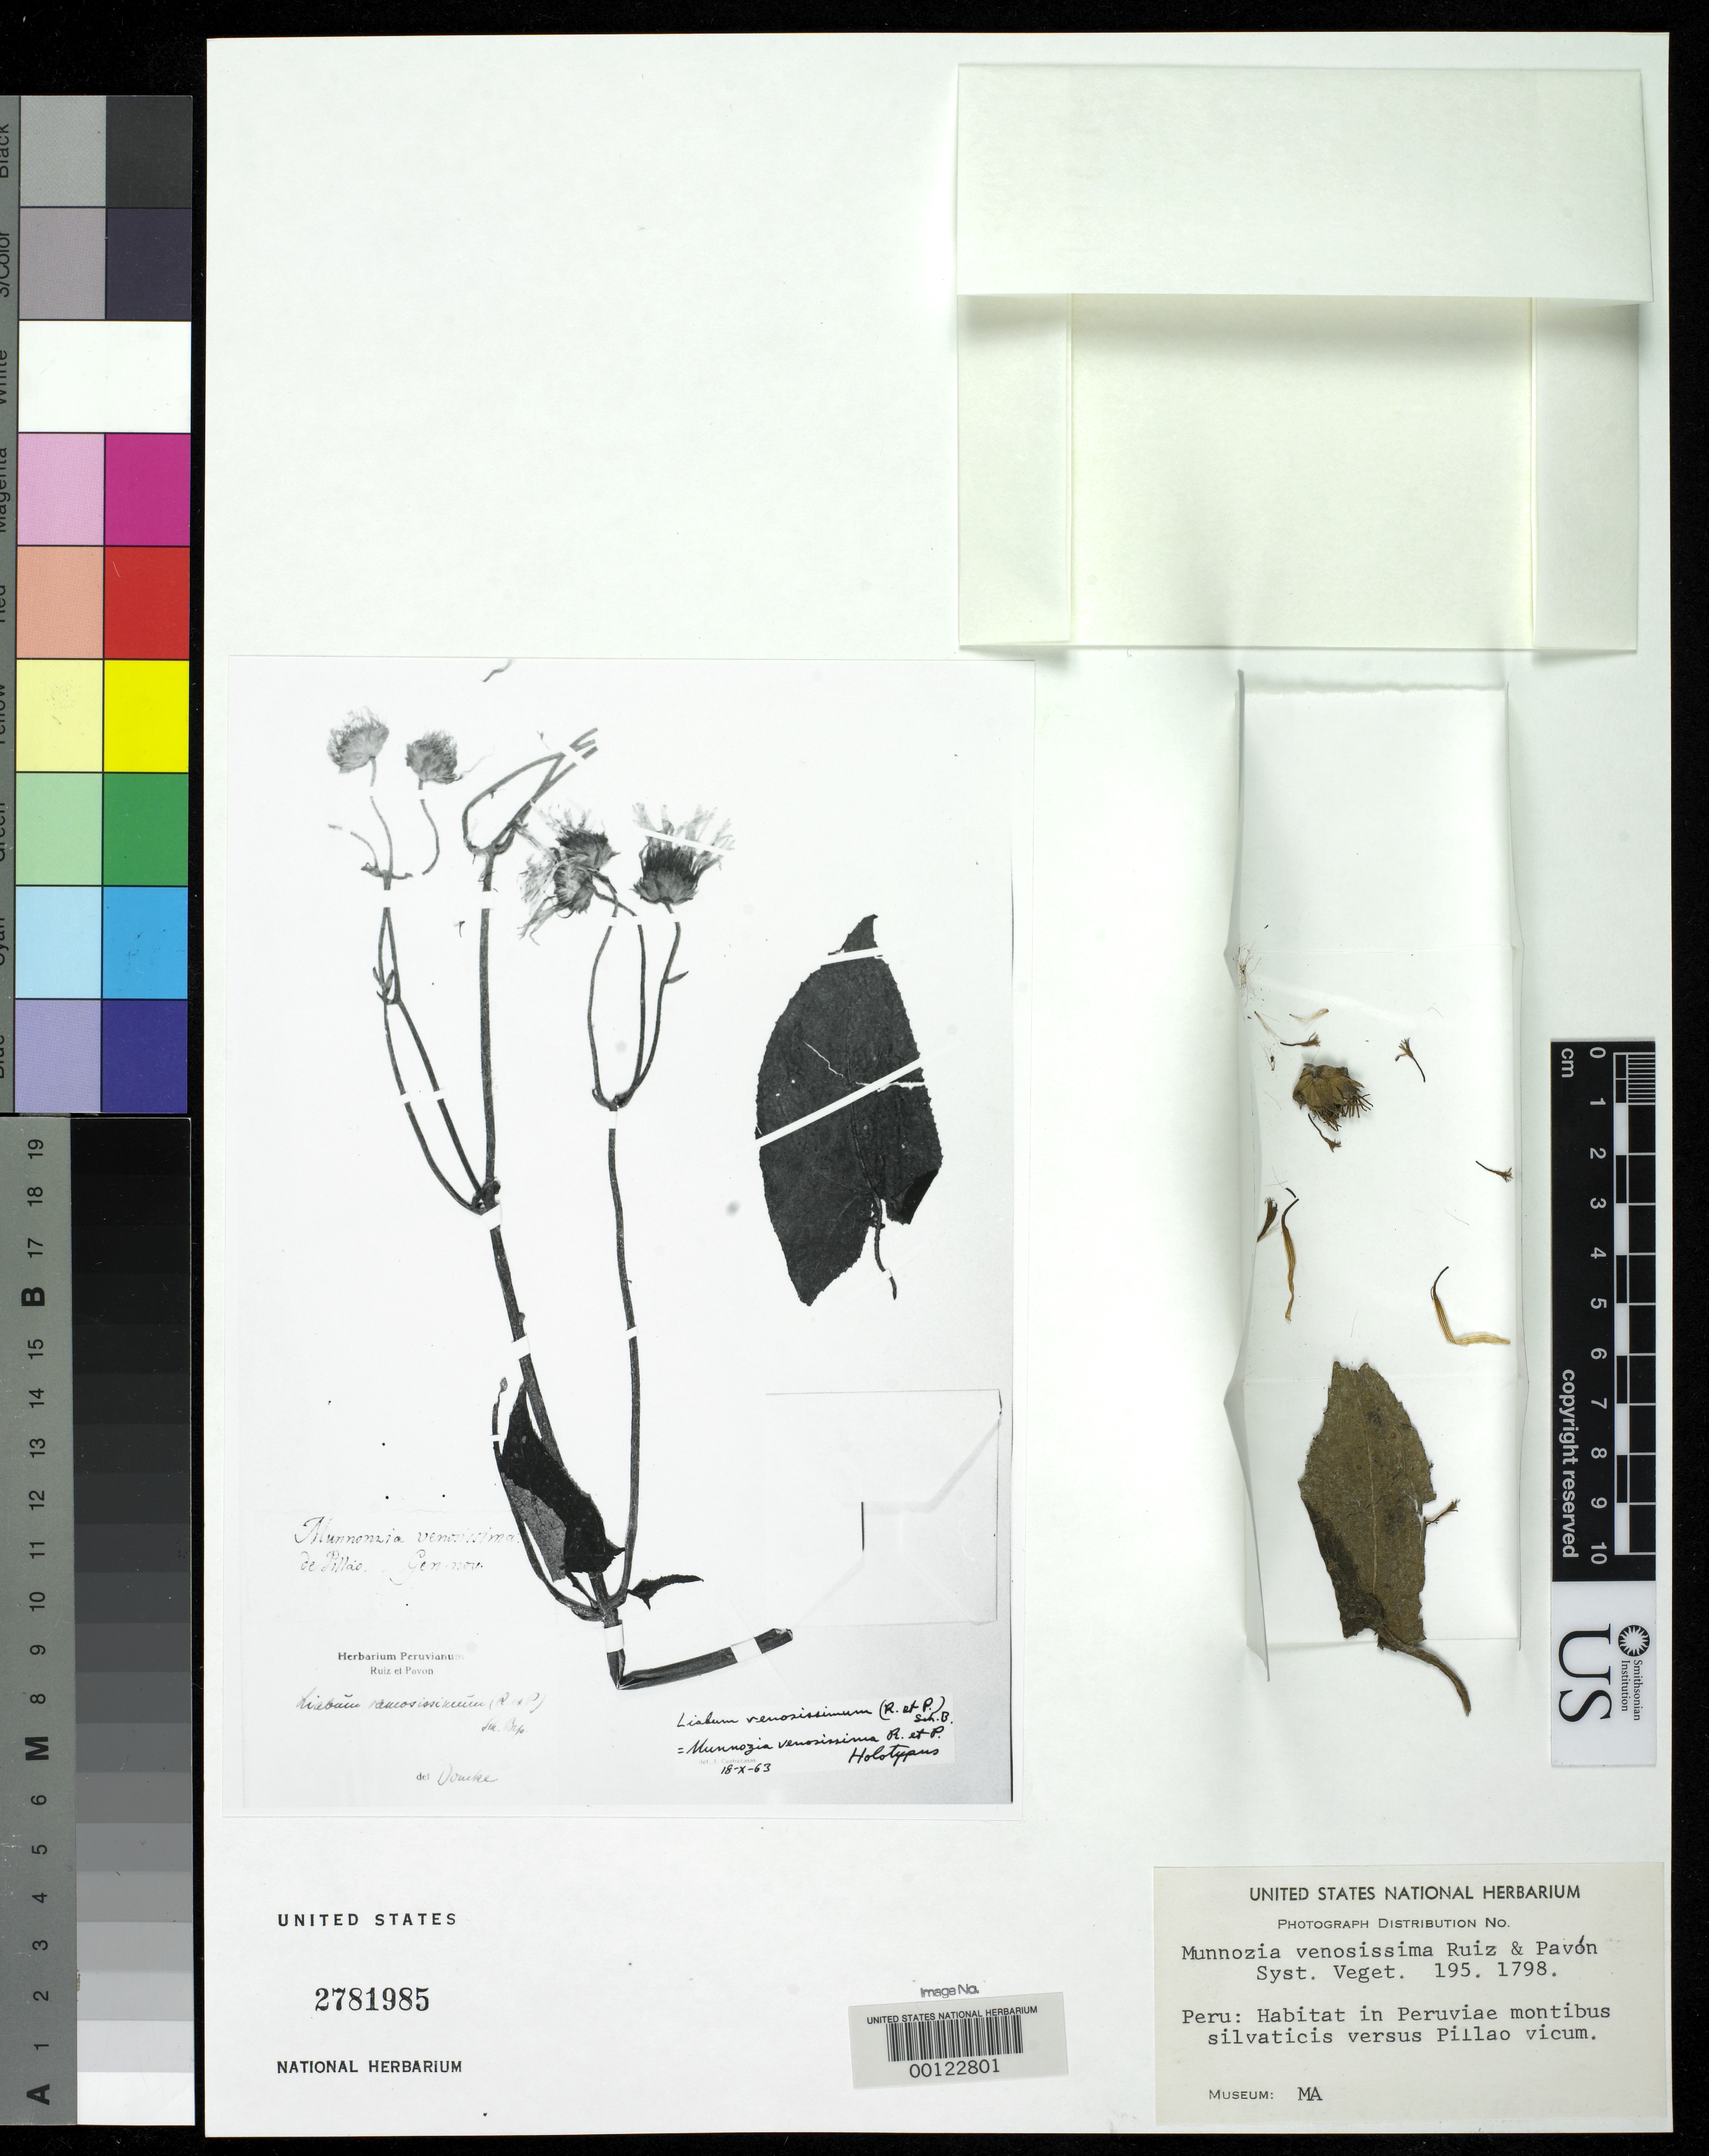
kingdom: Plantae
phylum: Tracheophyta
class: Magnoliopsida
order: Asterales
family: Asteraceae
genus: Munnozia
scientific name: Munnozia venosissima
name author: Ruiz & Pav.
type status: Type Fragment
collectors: H. Ruiz López & J. A. Pavón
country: Peru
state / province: Huánuco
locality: Pillao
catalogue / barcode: US 2781985